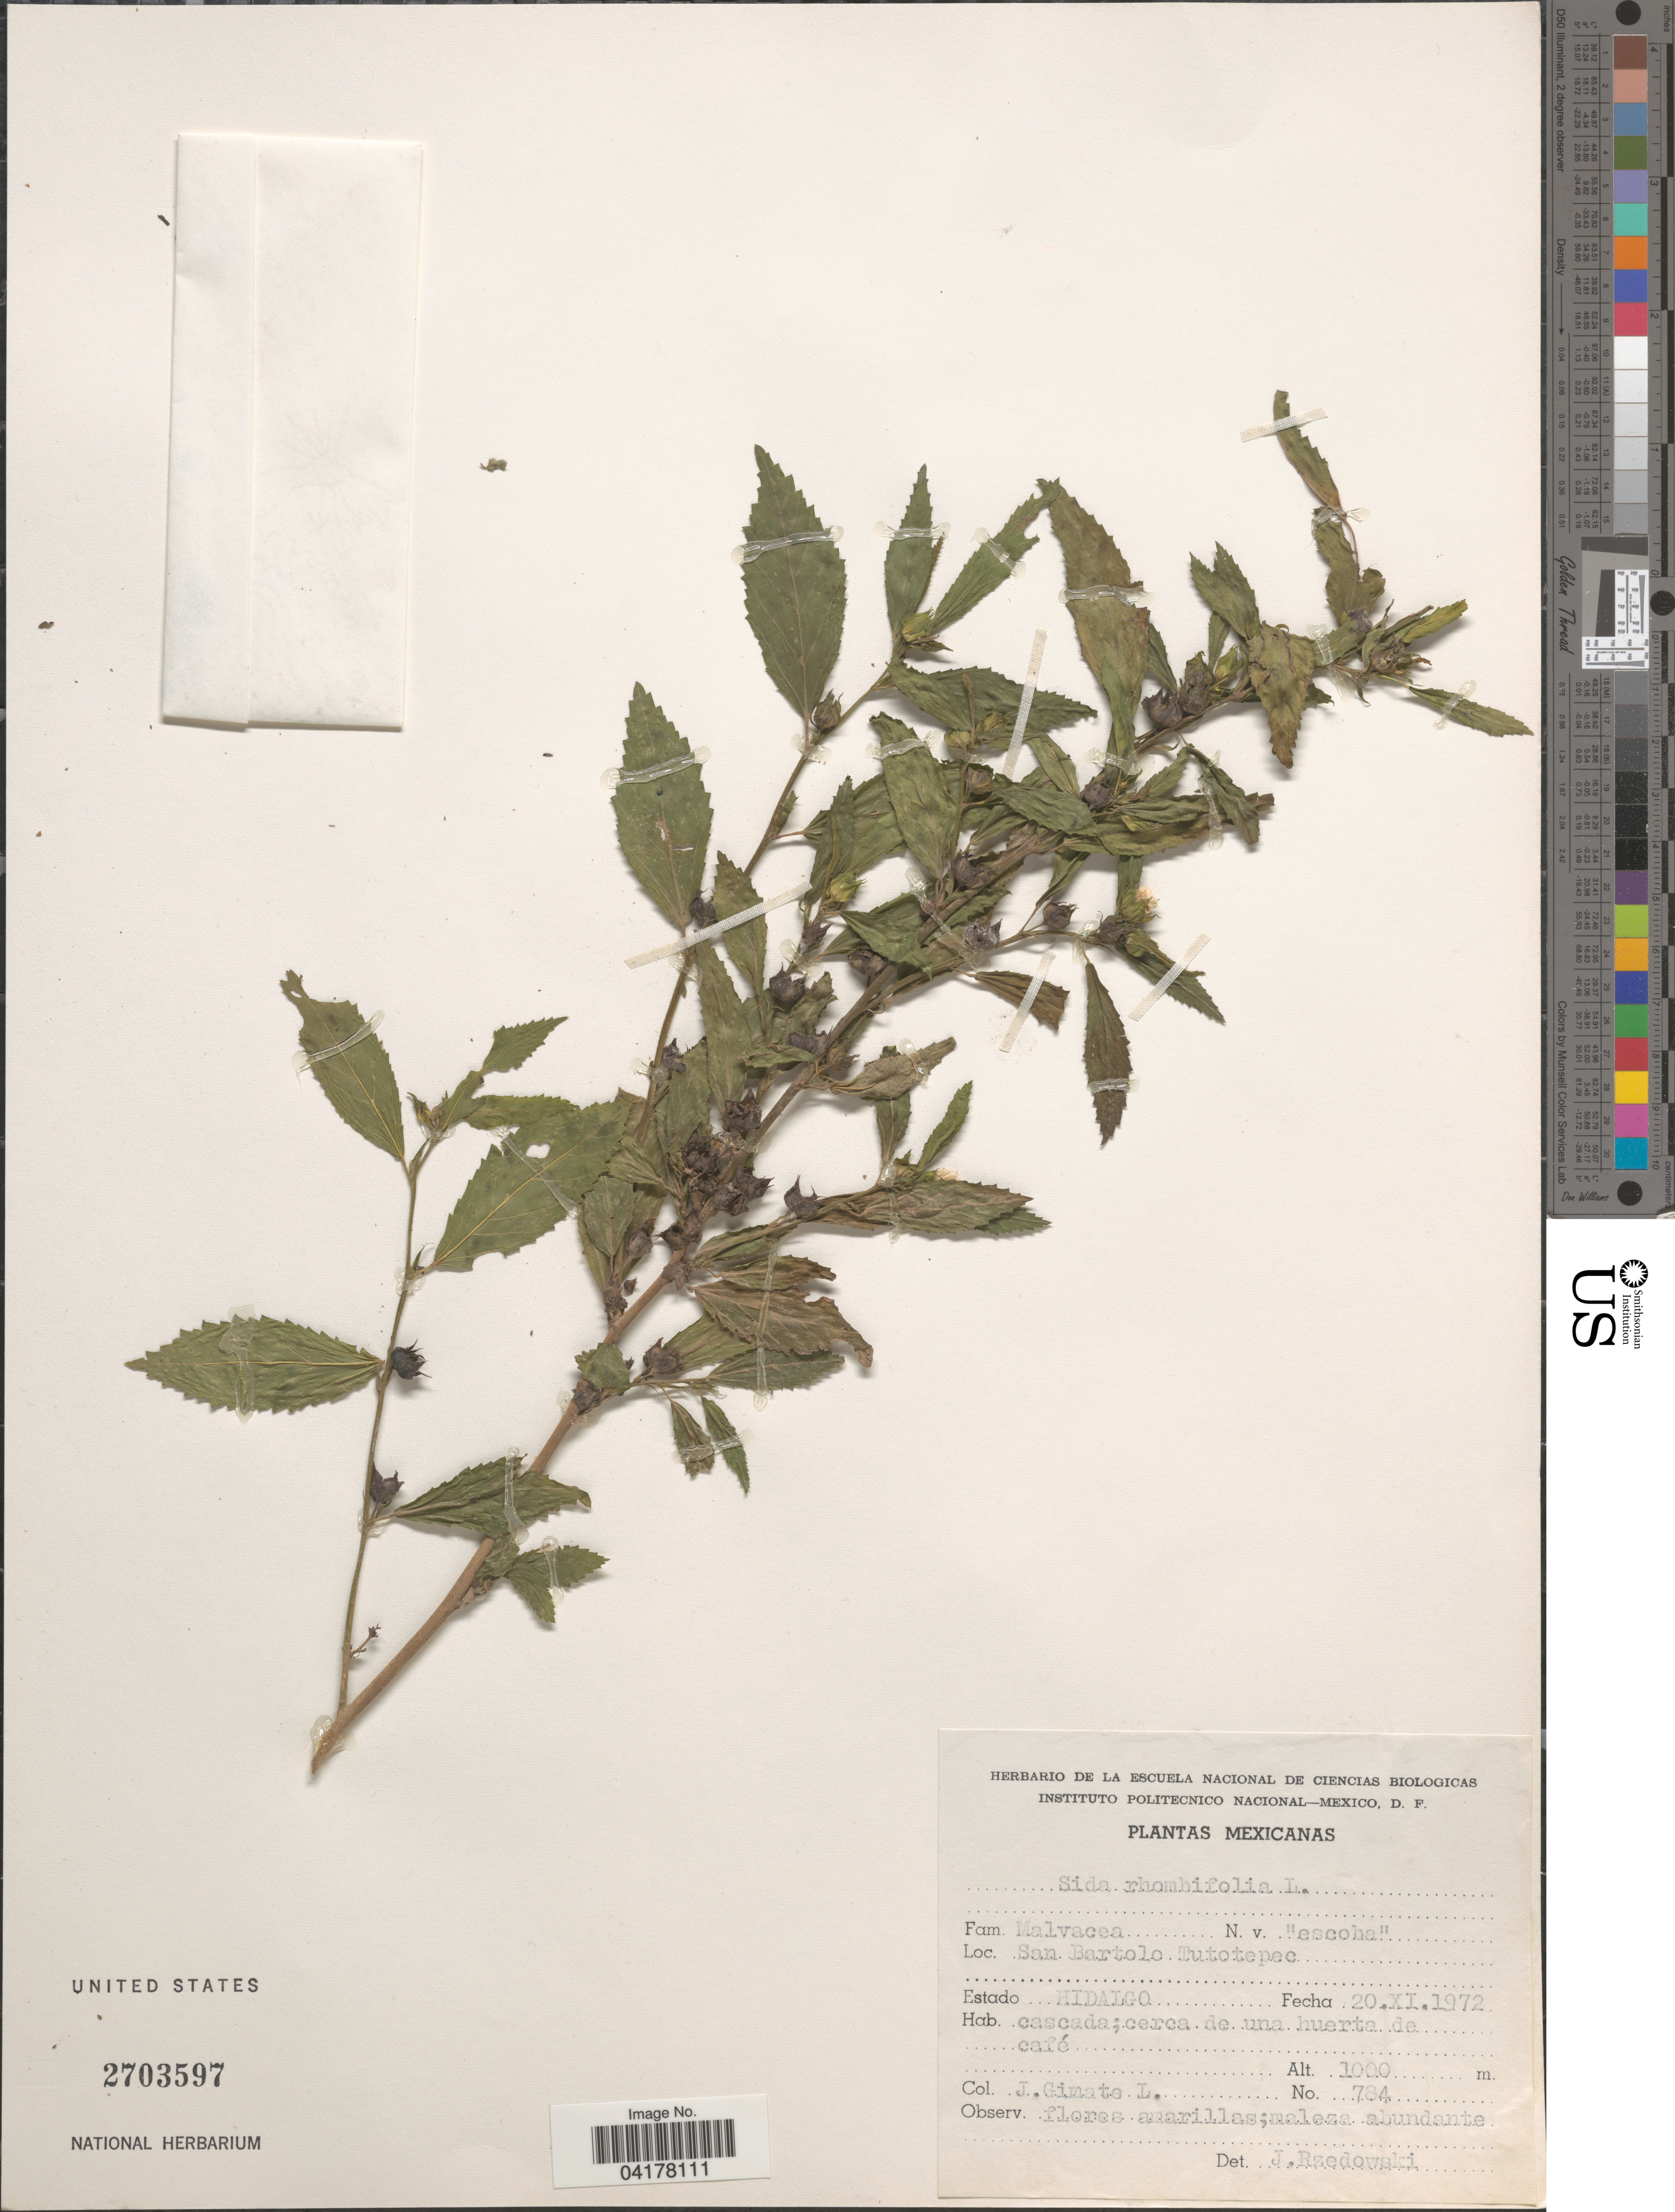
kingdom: Plantae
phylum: Tracheophyta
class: Magnoliopsida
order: Malvales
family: Malvaceae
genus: Sida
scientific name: Sida rhombifolia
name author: L.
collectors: J. Gimate L.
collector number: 784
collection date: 1972-11-20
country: Mexico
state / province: Hidalgo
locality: San Bartolo Tutotepec.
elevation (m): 1000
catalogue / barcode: US 2703597